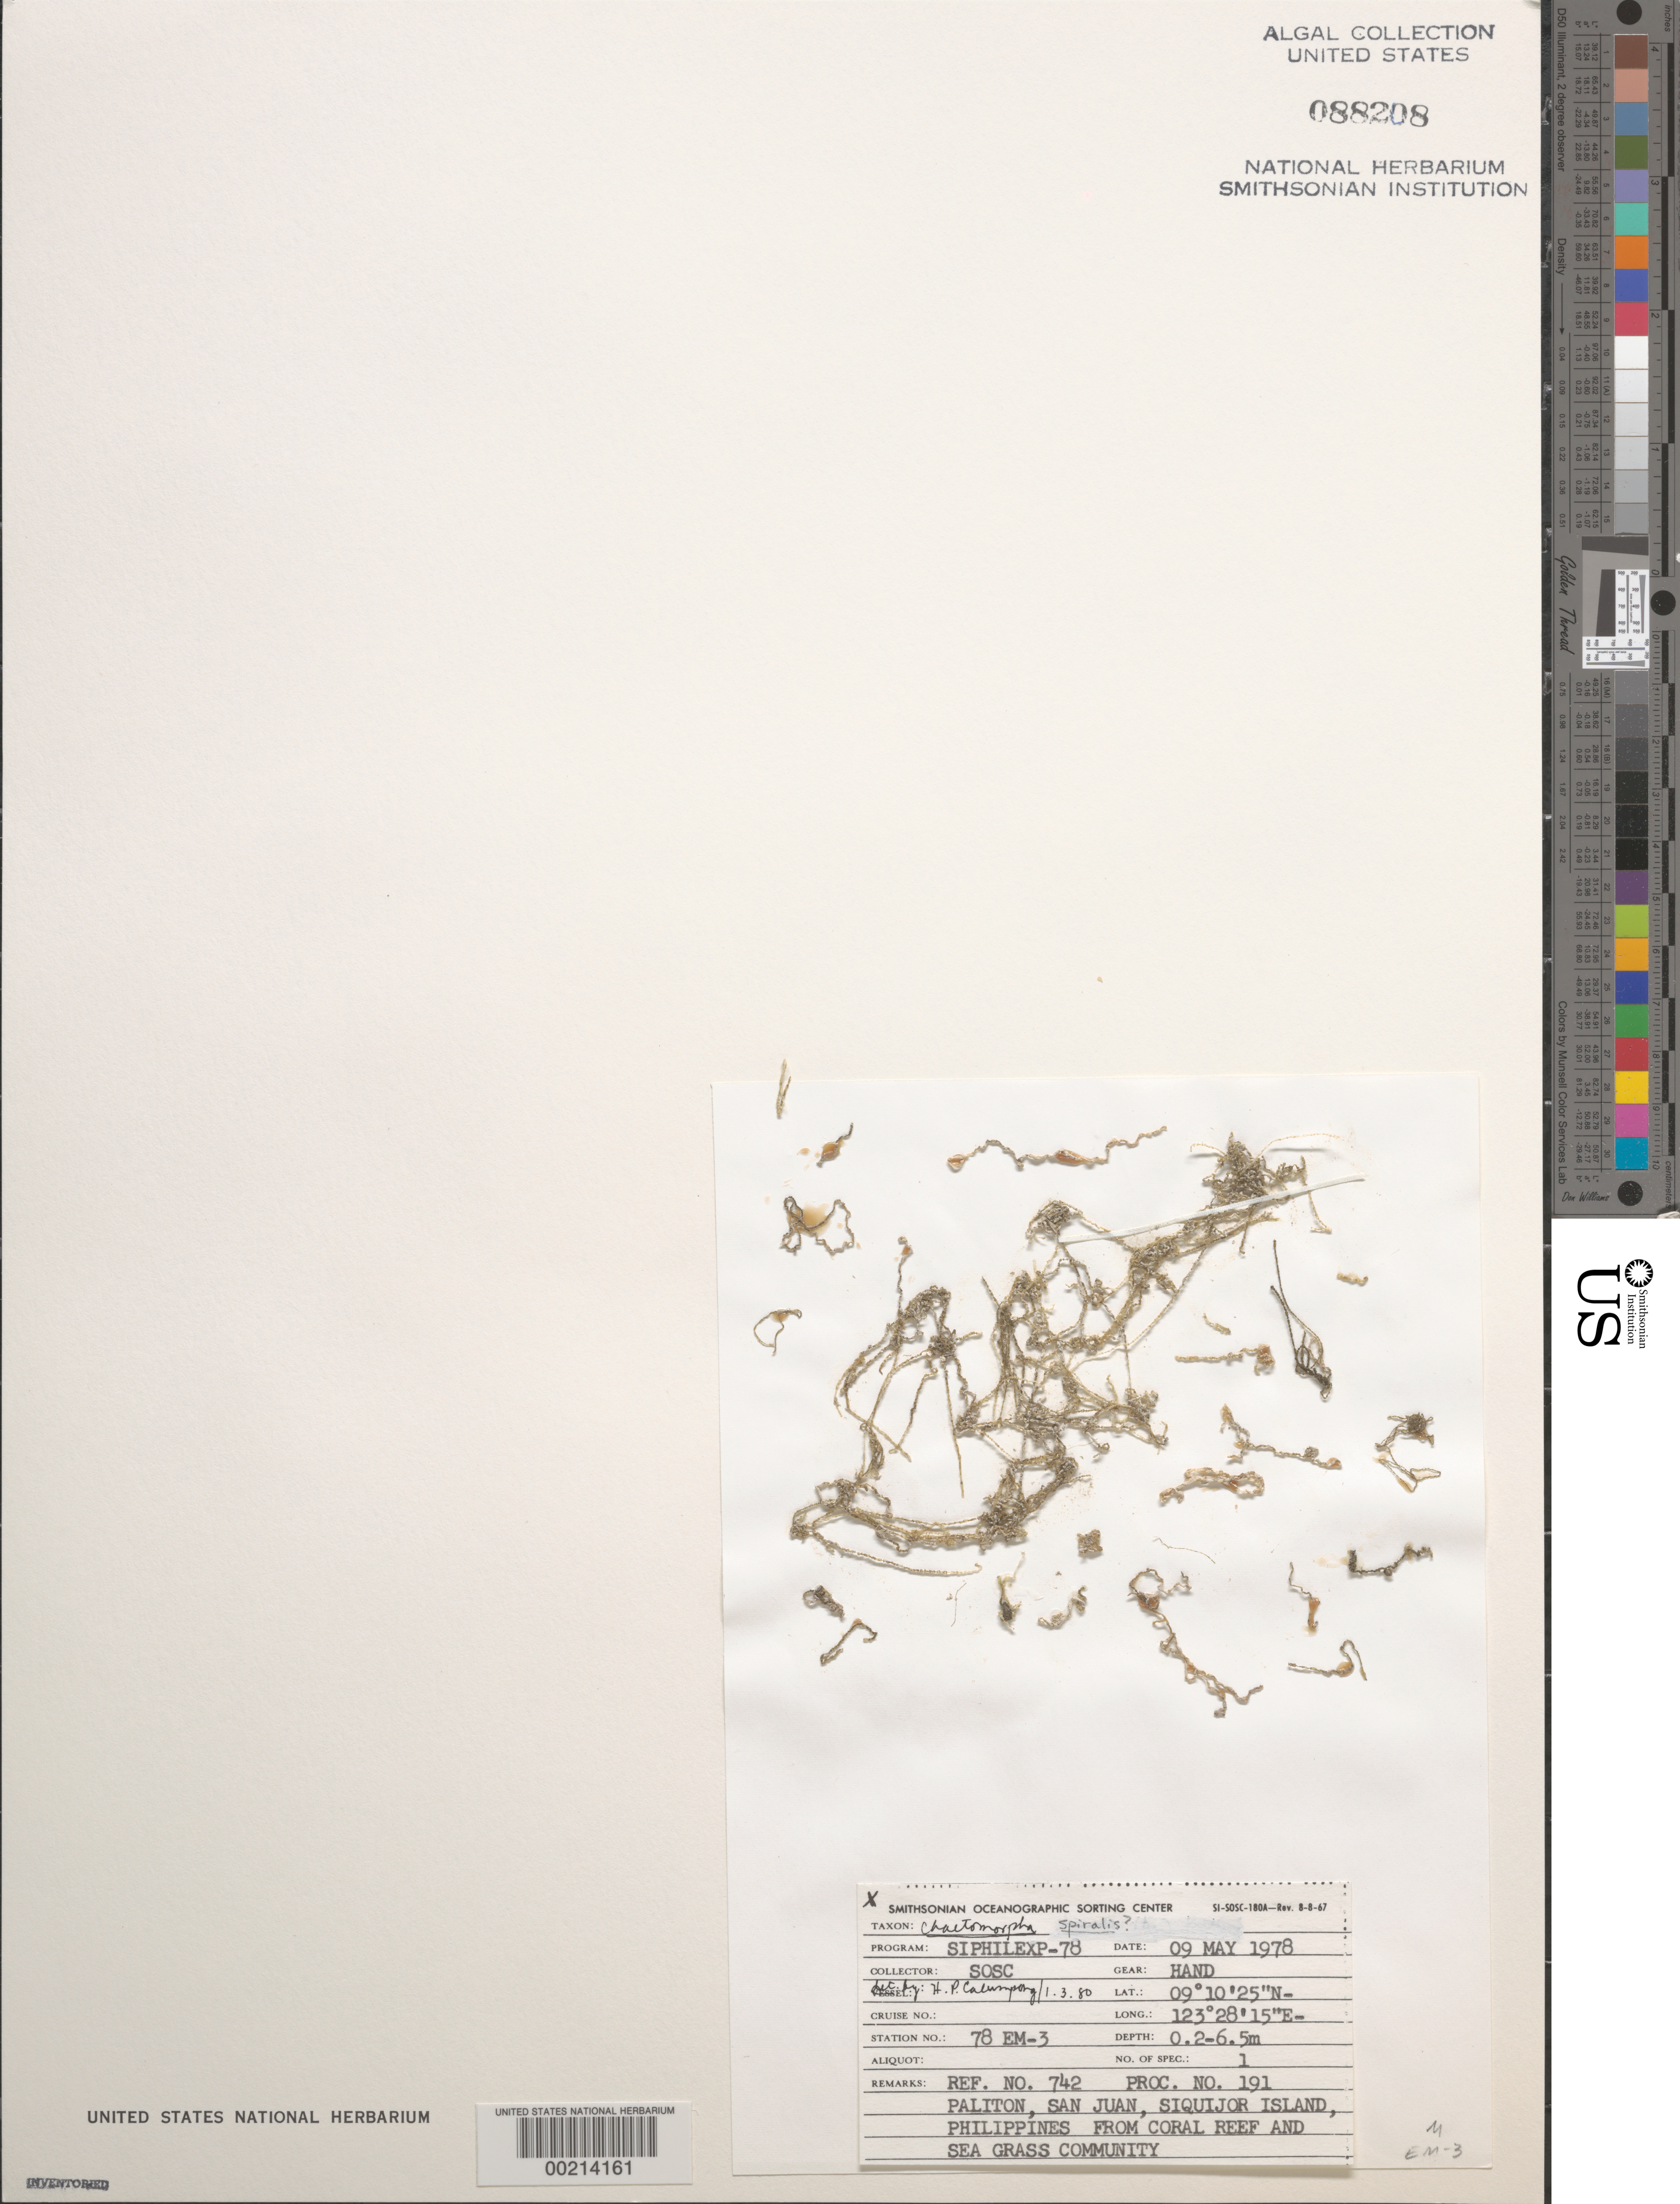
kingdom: Plantae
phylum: Chlorophyta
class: Ulvophyceae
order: Cladophorales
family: Cladophoraceae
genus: Chaetomorpha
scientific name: Chaetomorpha spiralis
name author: Okamura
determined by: Calumpong, H. P.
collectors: SOSC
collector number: Station 78 Em-3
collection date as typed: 09 May 1978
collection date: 1978-05-09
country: Philippines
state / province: Central Visayas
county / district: Siquijor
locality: Visayan. Paliton, san juan, siquijor island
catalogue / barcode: US 88208